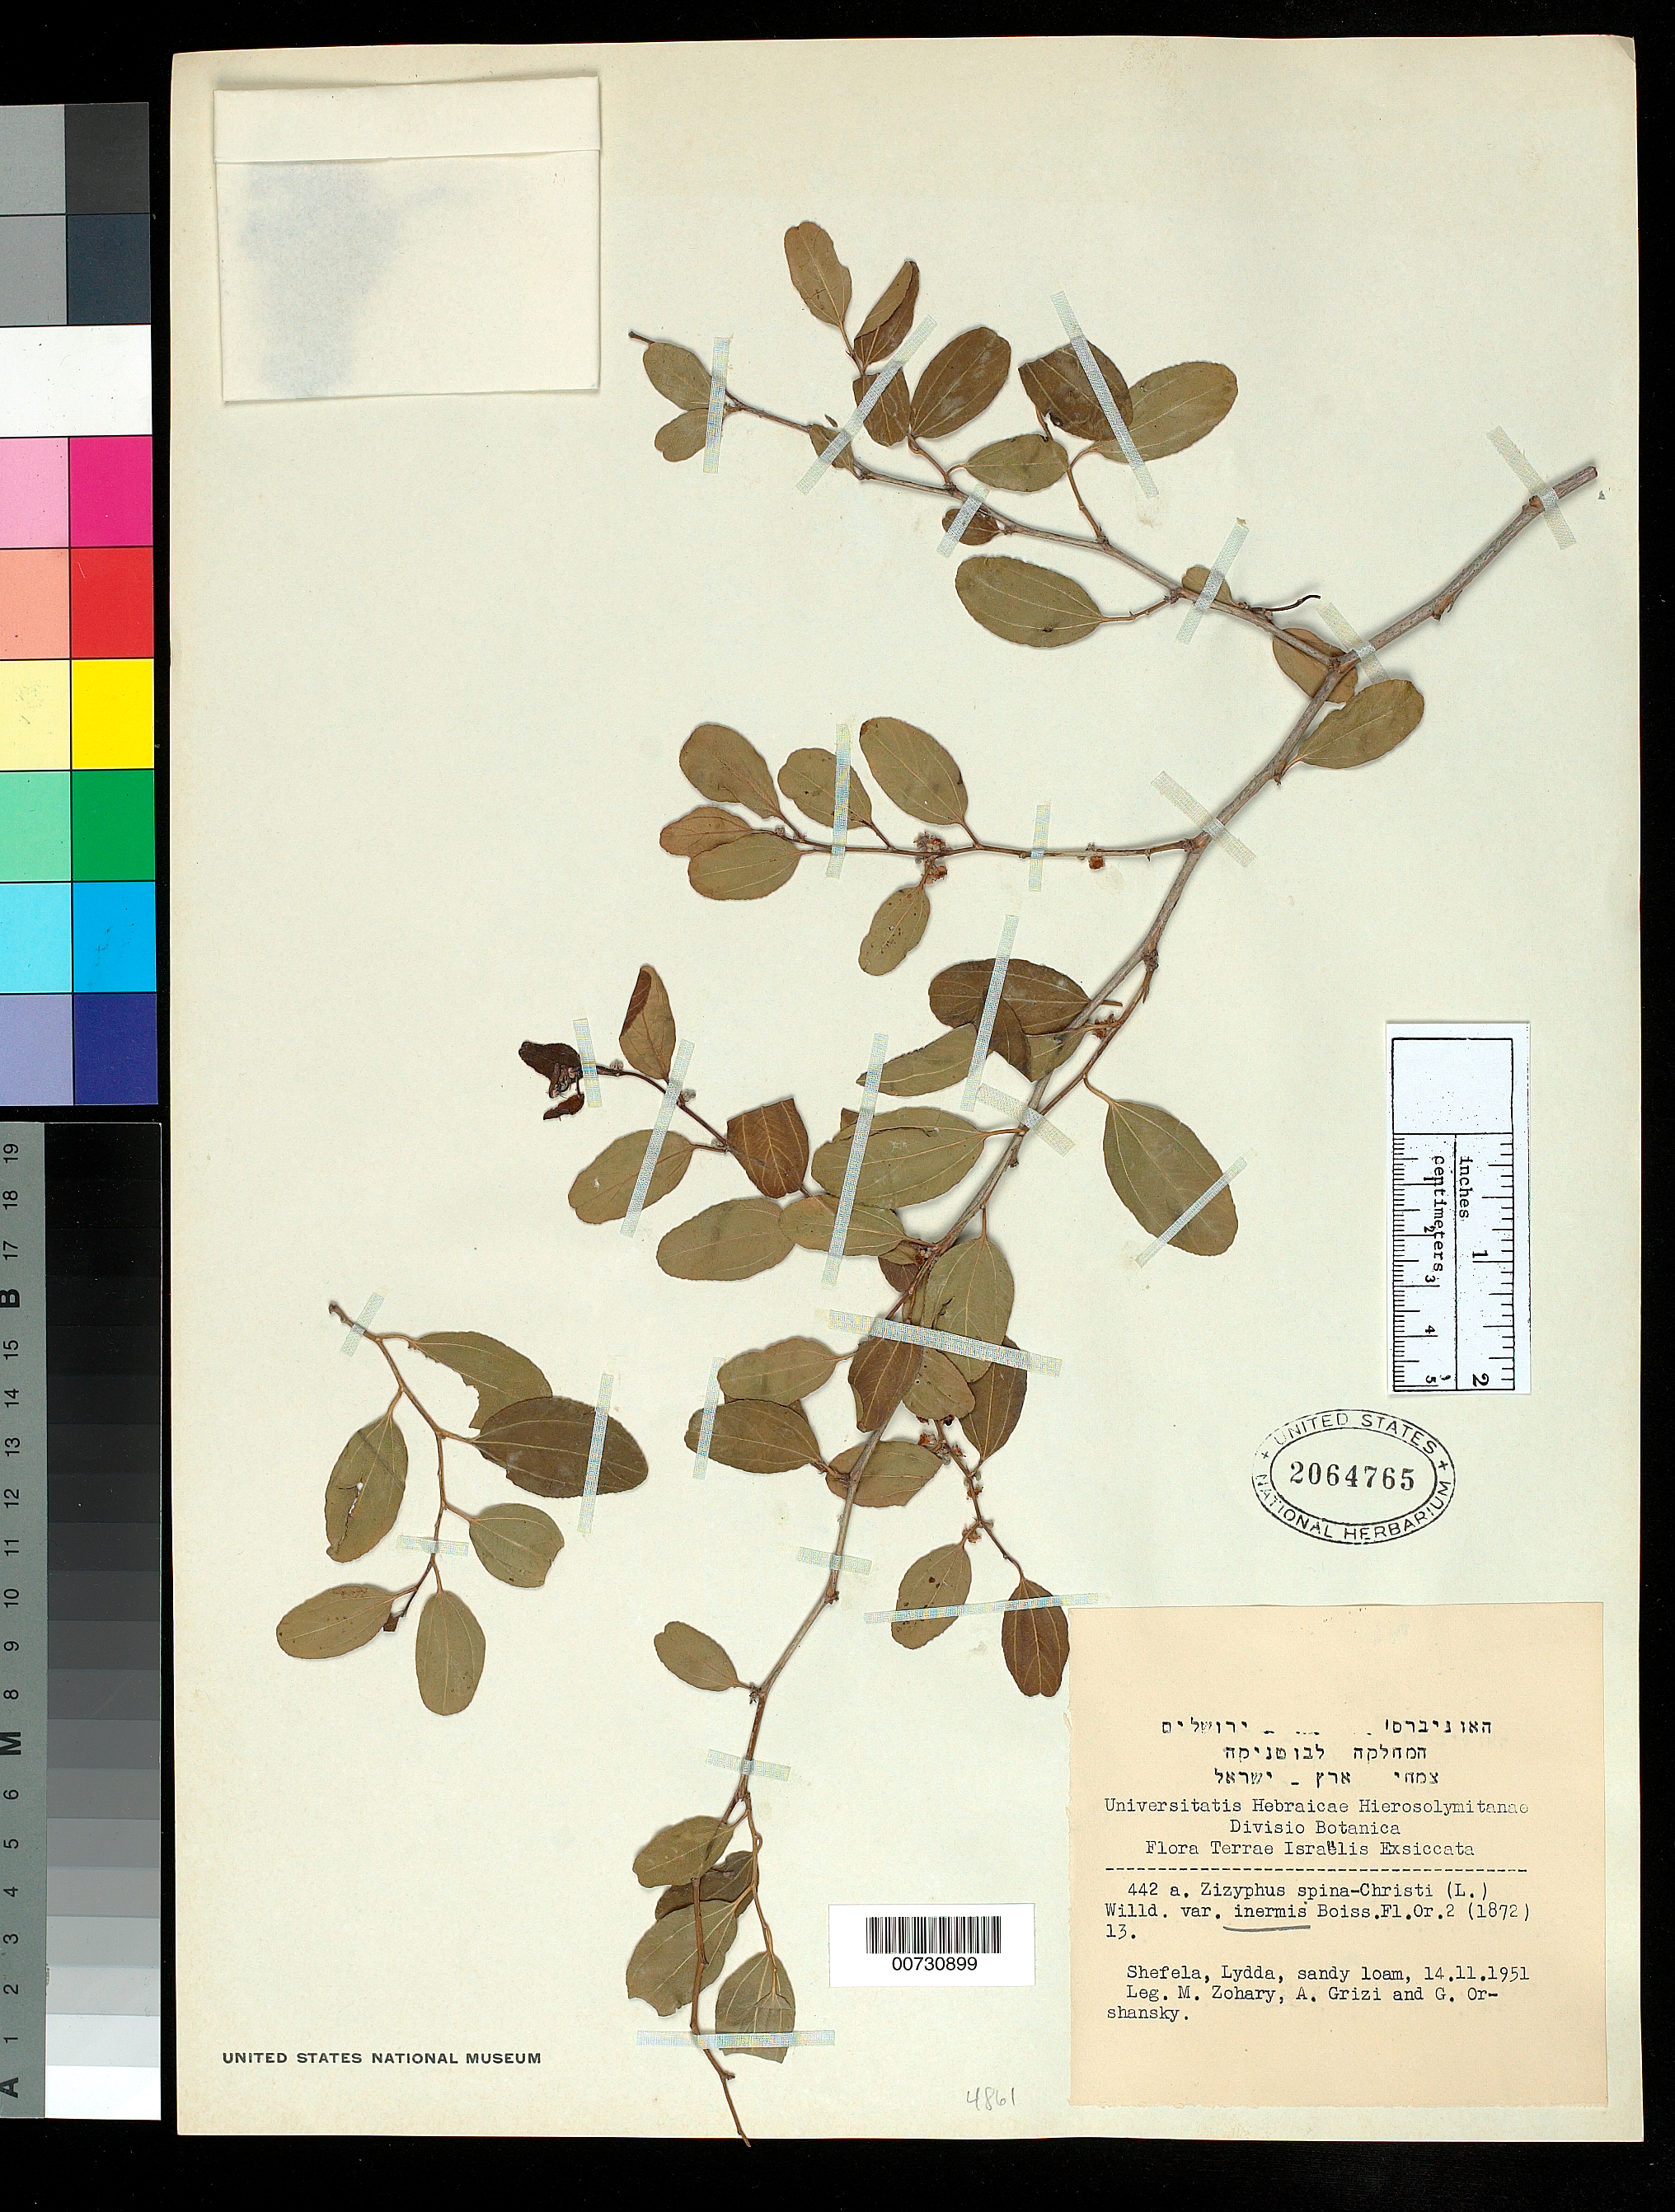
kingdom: Plantae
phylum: Tracheophyta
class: Magnoliopsida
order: Rosales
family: Rhamnaceae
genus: Ziziphus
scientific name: Ziziphus jujuba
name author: Mill.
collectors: M. Zohary, A. Grizi & G. Orshansky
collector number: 442 a.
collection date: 1951-11-14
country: Israel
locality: Terrae Israëlis. Shefela, Lydda.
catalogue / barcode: US 2064765